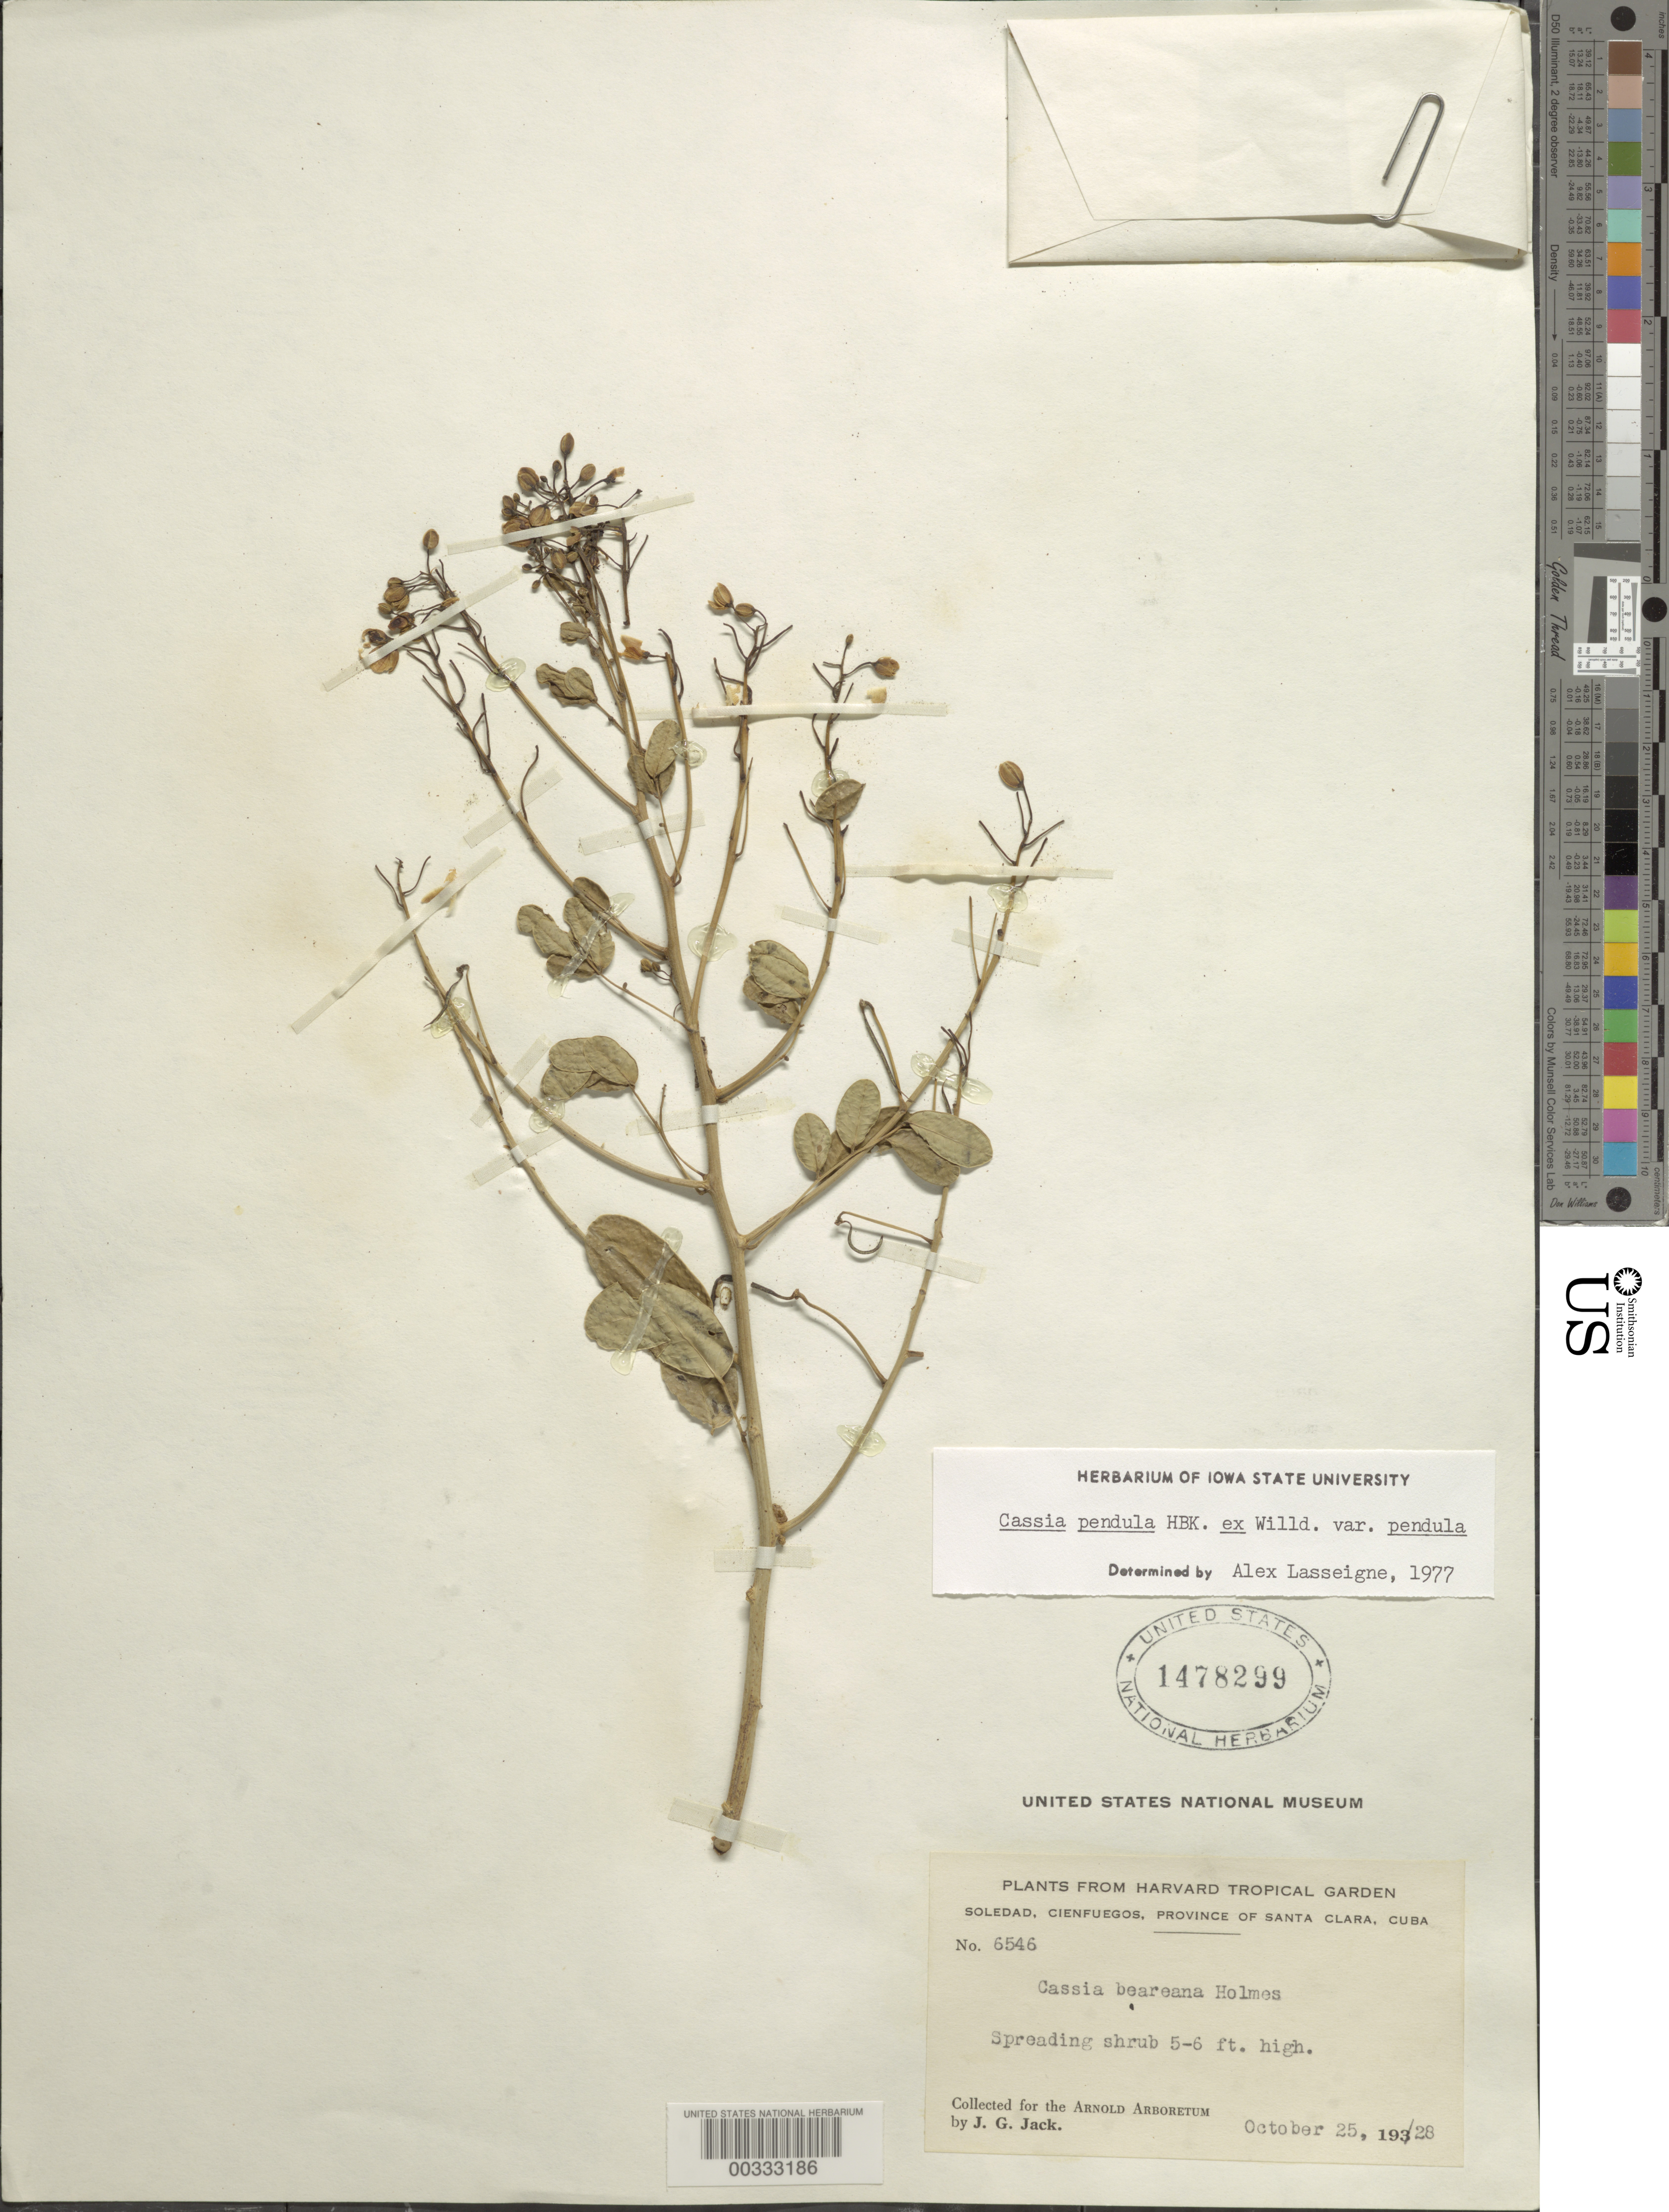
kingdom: Plantae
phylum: Tracheophyta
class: Magnoliopsida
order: Fabales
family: Fabaceae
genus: Senna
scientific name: Senna pendula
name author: (Humb. & Bonpl. ex Willd.) H.S. Irwin & Barneby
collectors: J. G. Jack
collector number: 6546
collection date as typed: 25 Oct 1928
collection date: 1928-10-25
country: Cuba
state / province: Las Villas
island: Greater Antilles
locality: Soledad, cienfuegos, harvard tropical garden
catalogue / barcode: US 1478299